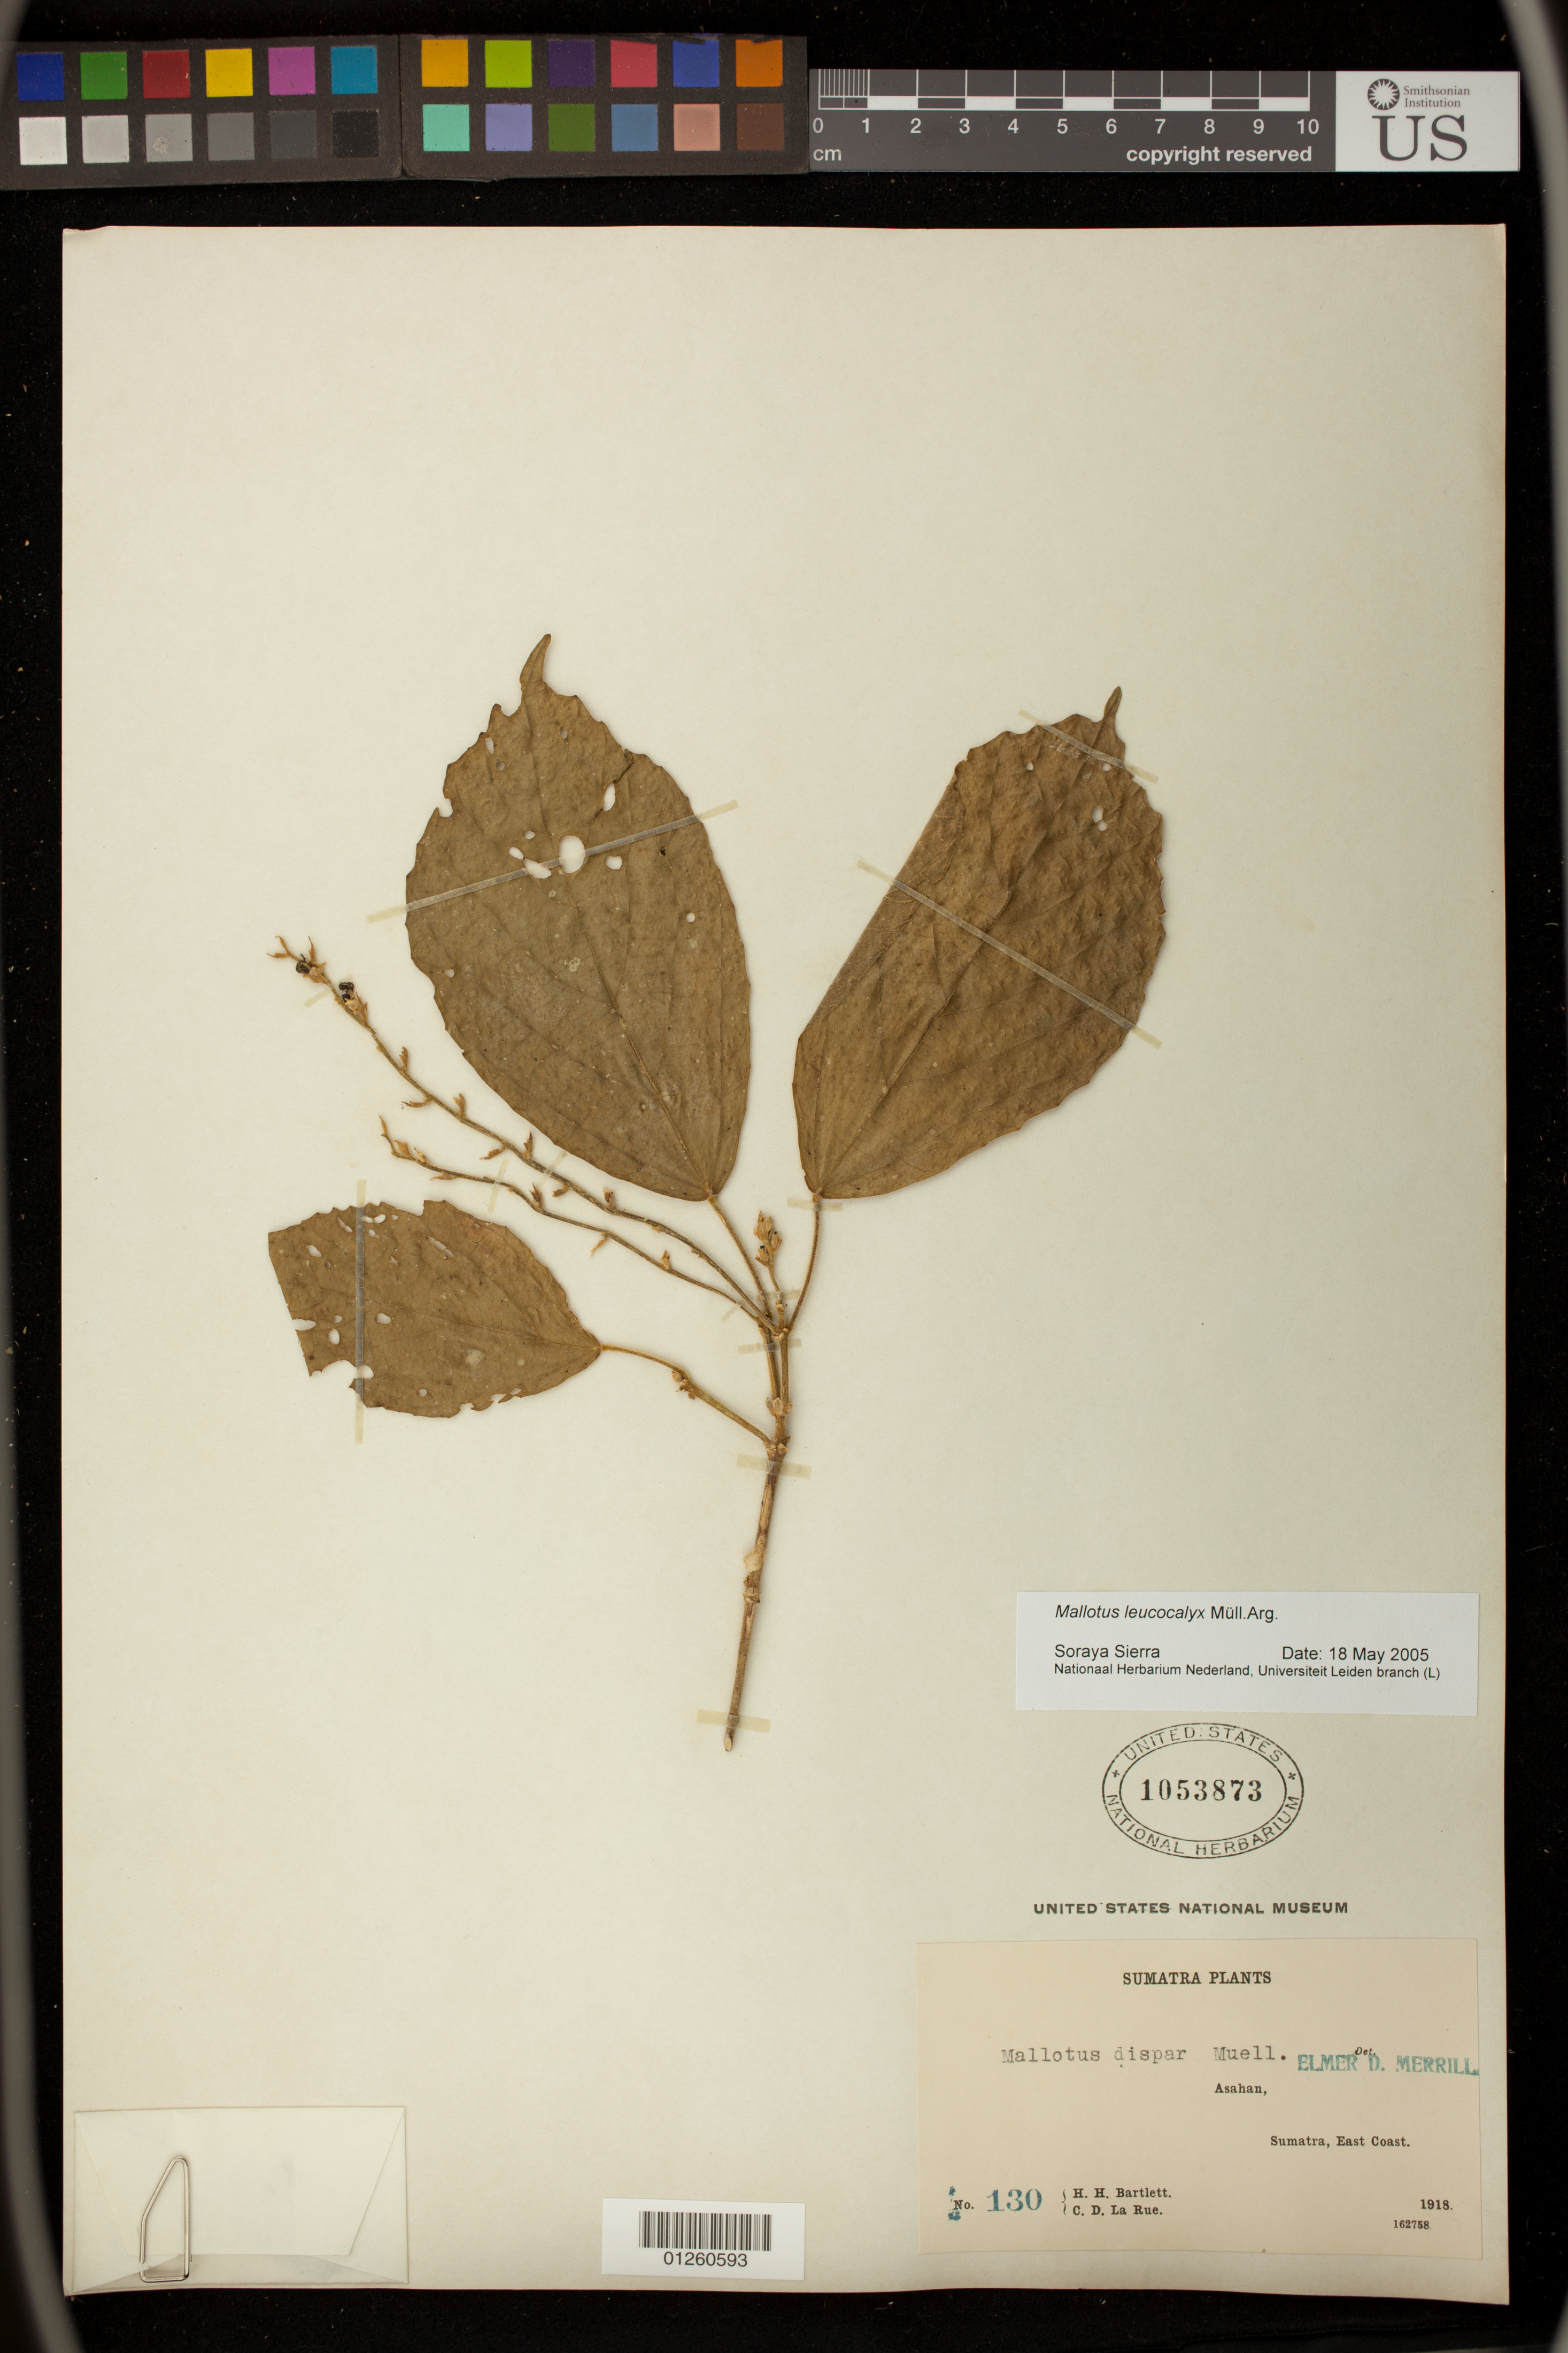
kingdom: Plantae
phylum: Tracheophyta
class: Magnoliopsida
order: Malpighiales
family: Euphorbiaceae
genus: Mallotus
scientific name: Mallotus leucocalyx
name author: Müll. Arg. in DC.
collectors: H. H. Bartlett & C. La Rue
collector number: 130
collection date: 1918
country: Indonesia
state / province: Sumatra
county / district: Sumatera Utara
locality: Asahan, East Coast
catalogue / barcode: US 1053873